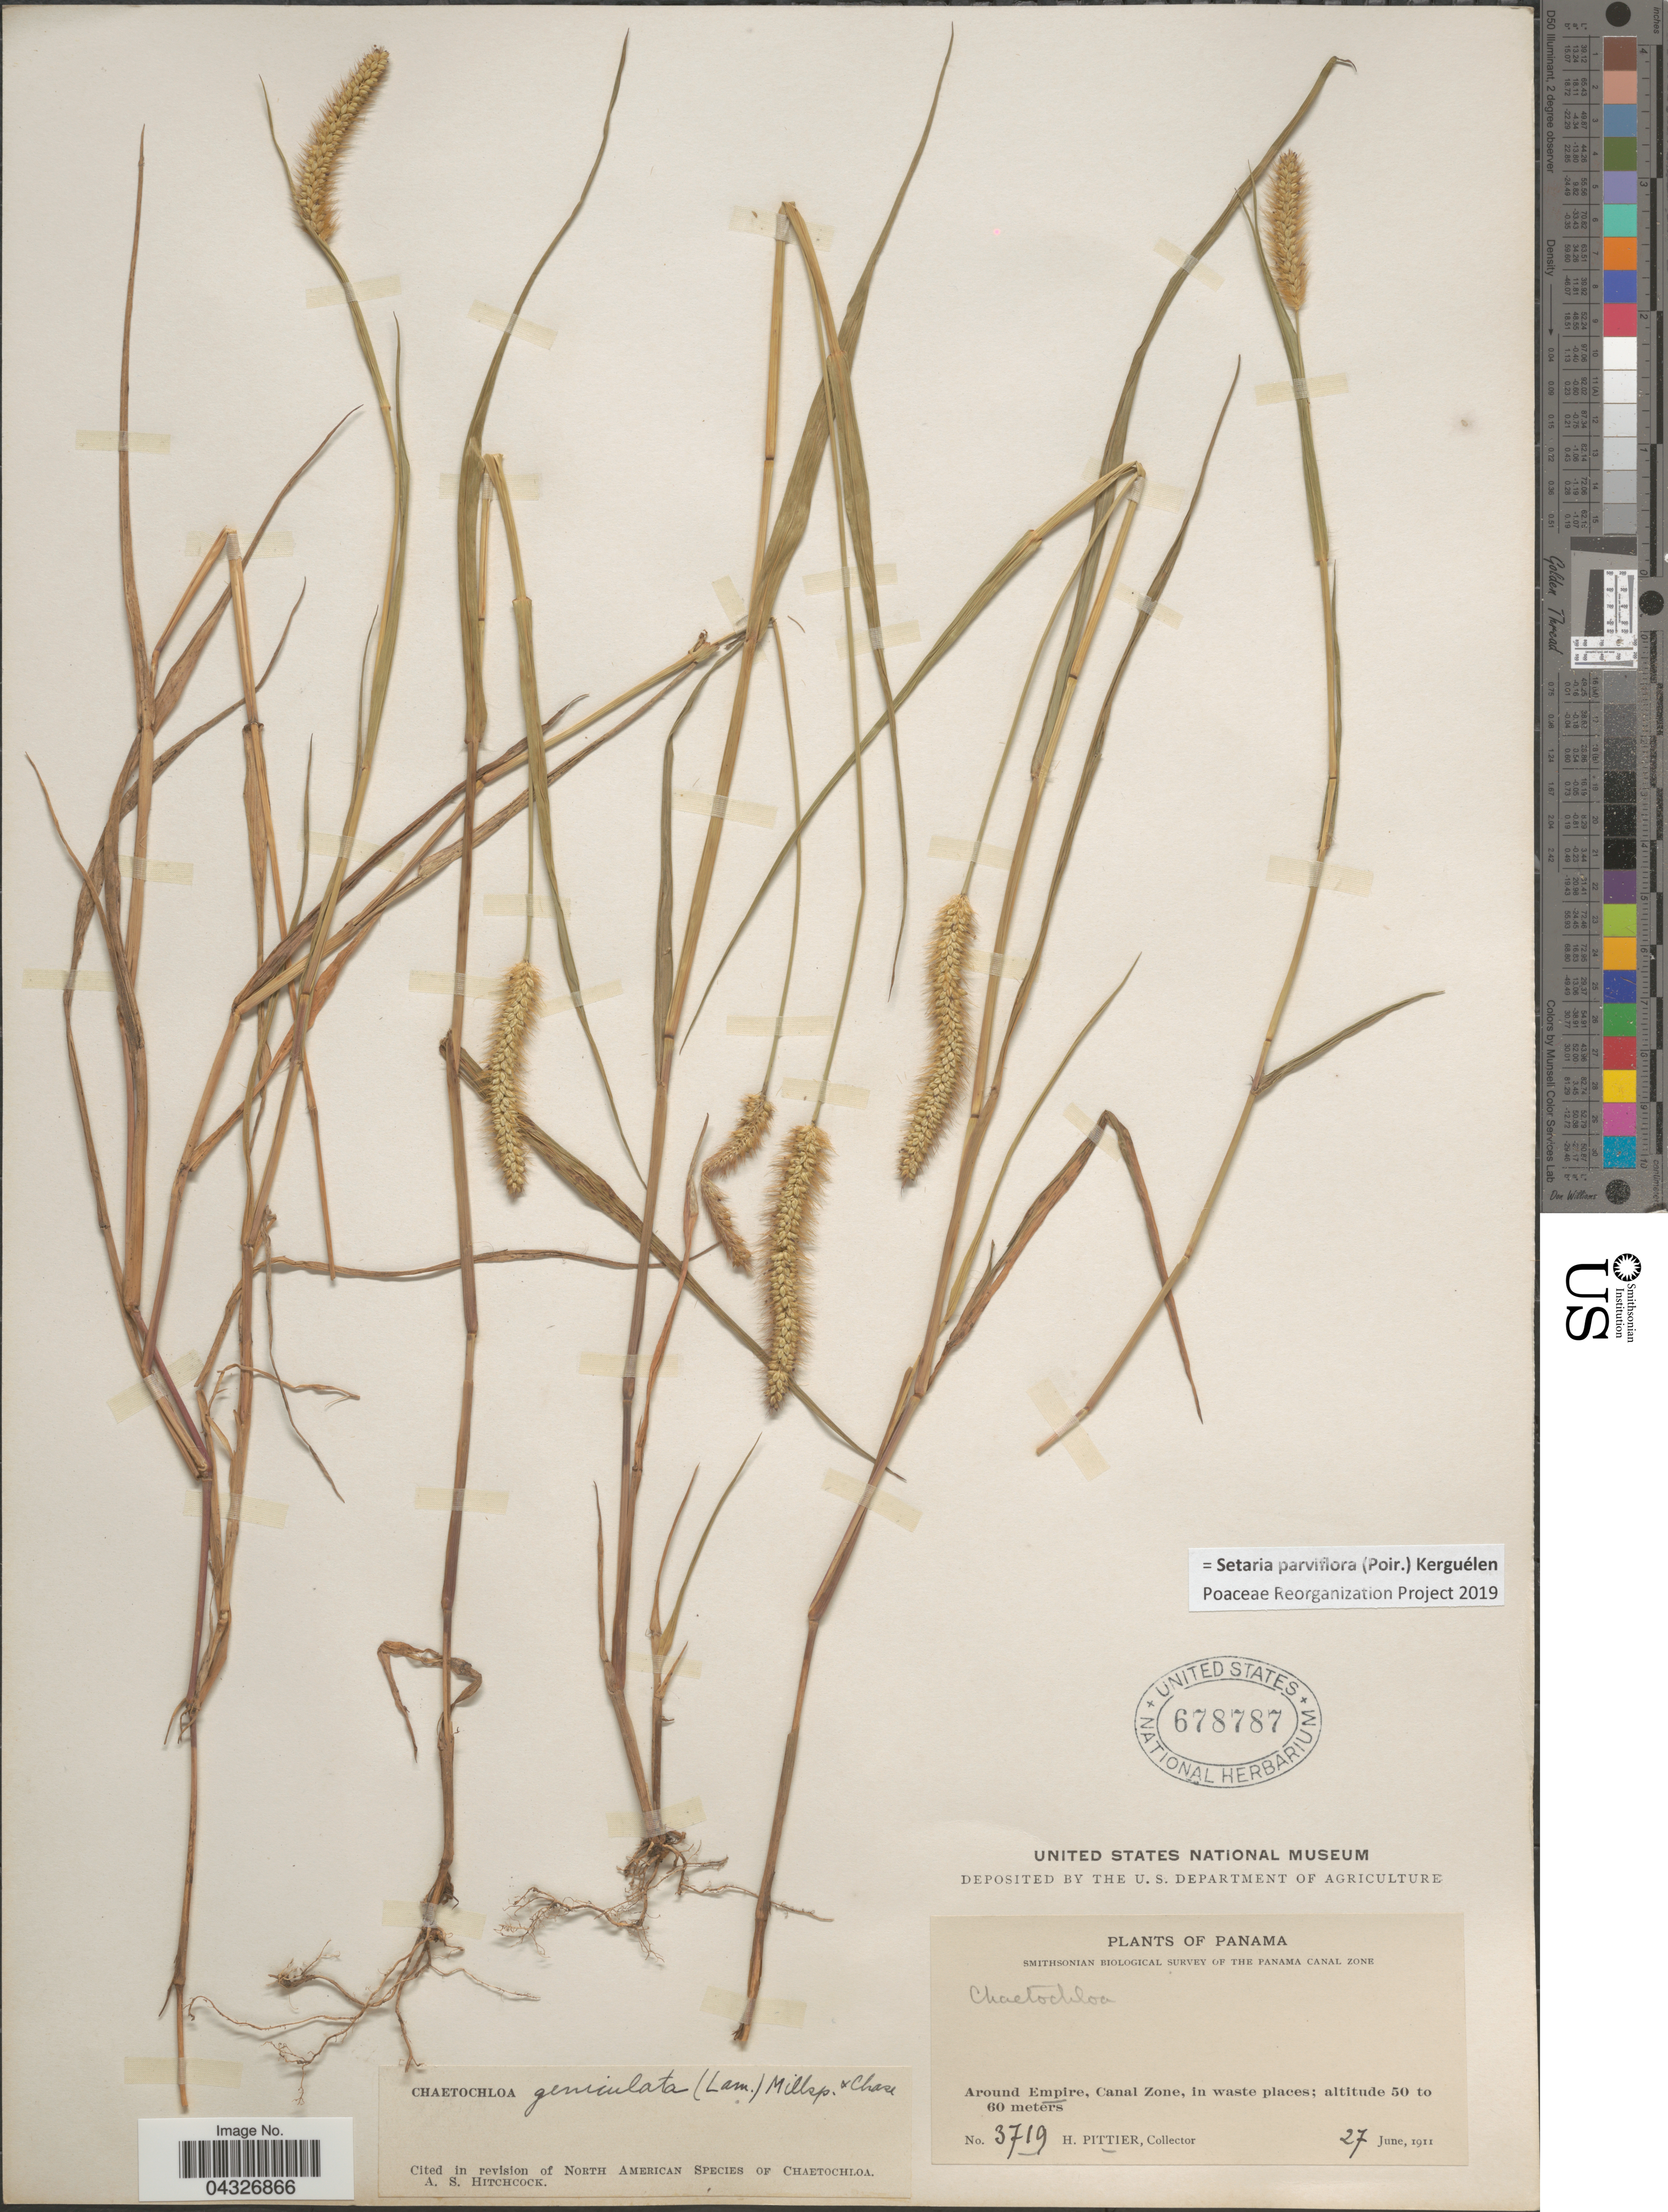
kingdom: Plantae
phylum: Tracheophyta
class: Liliopsida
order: Poales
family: Poaceae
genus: Setaria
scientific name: Setaria parviflora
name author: (Poir.) Kerguélen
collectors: H. F. Pittier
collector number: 3719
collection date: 1911-06-27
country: Panama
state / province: Colón / Panamá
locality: Smithsonian Biological Survey of the Panama Canal Zone. Around Empire, Canal Zone.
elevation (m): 50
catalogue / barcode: US 678787